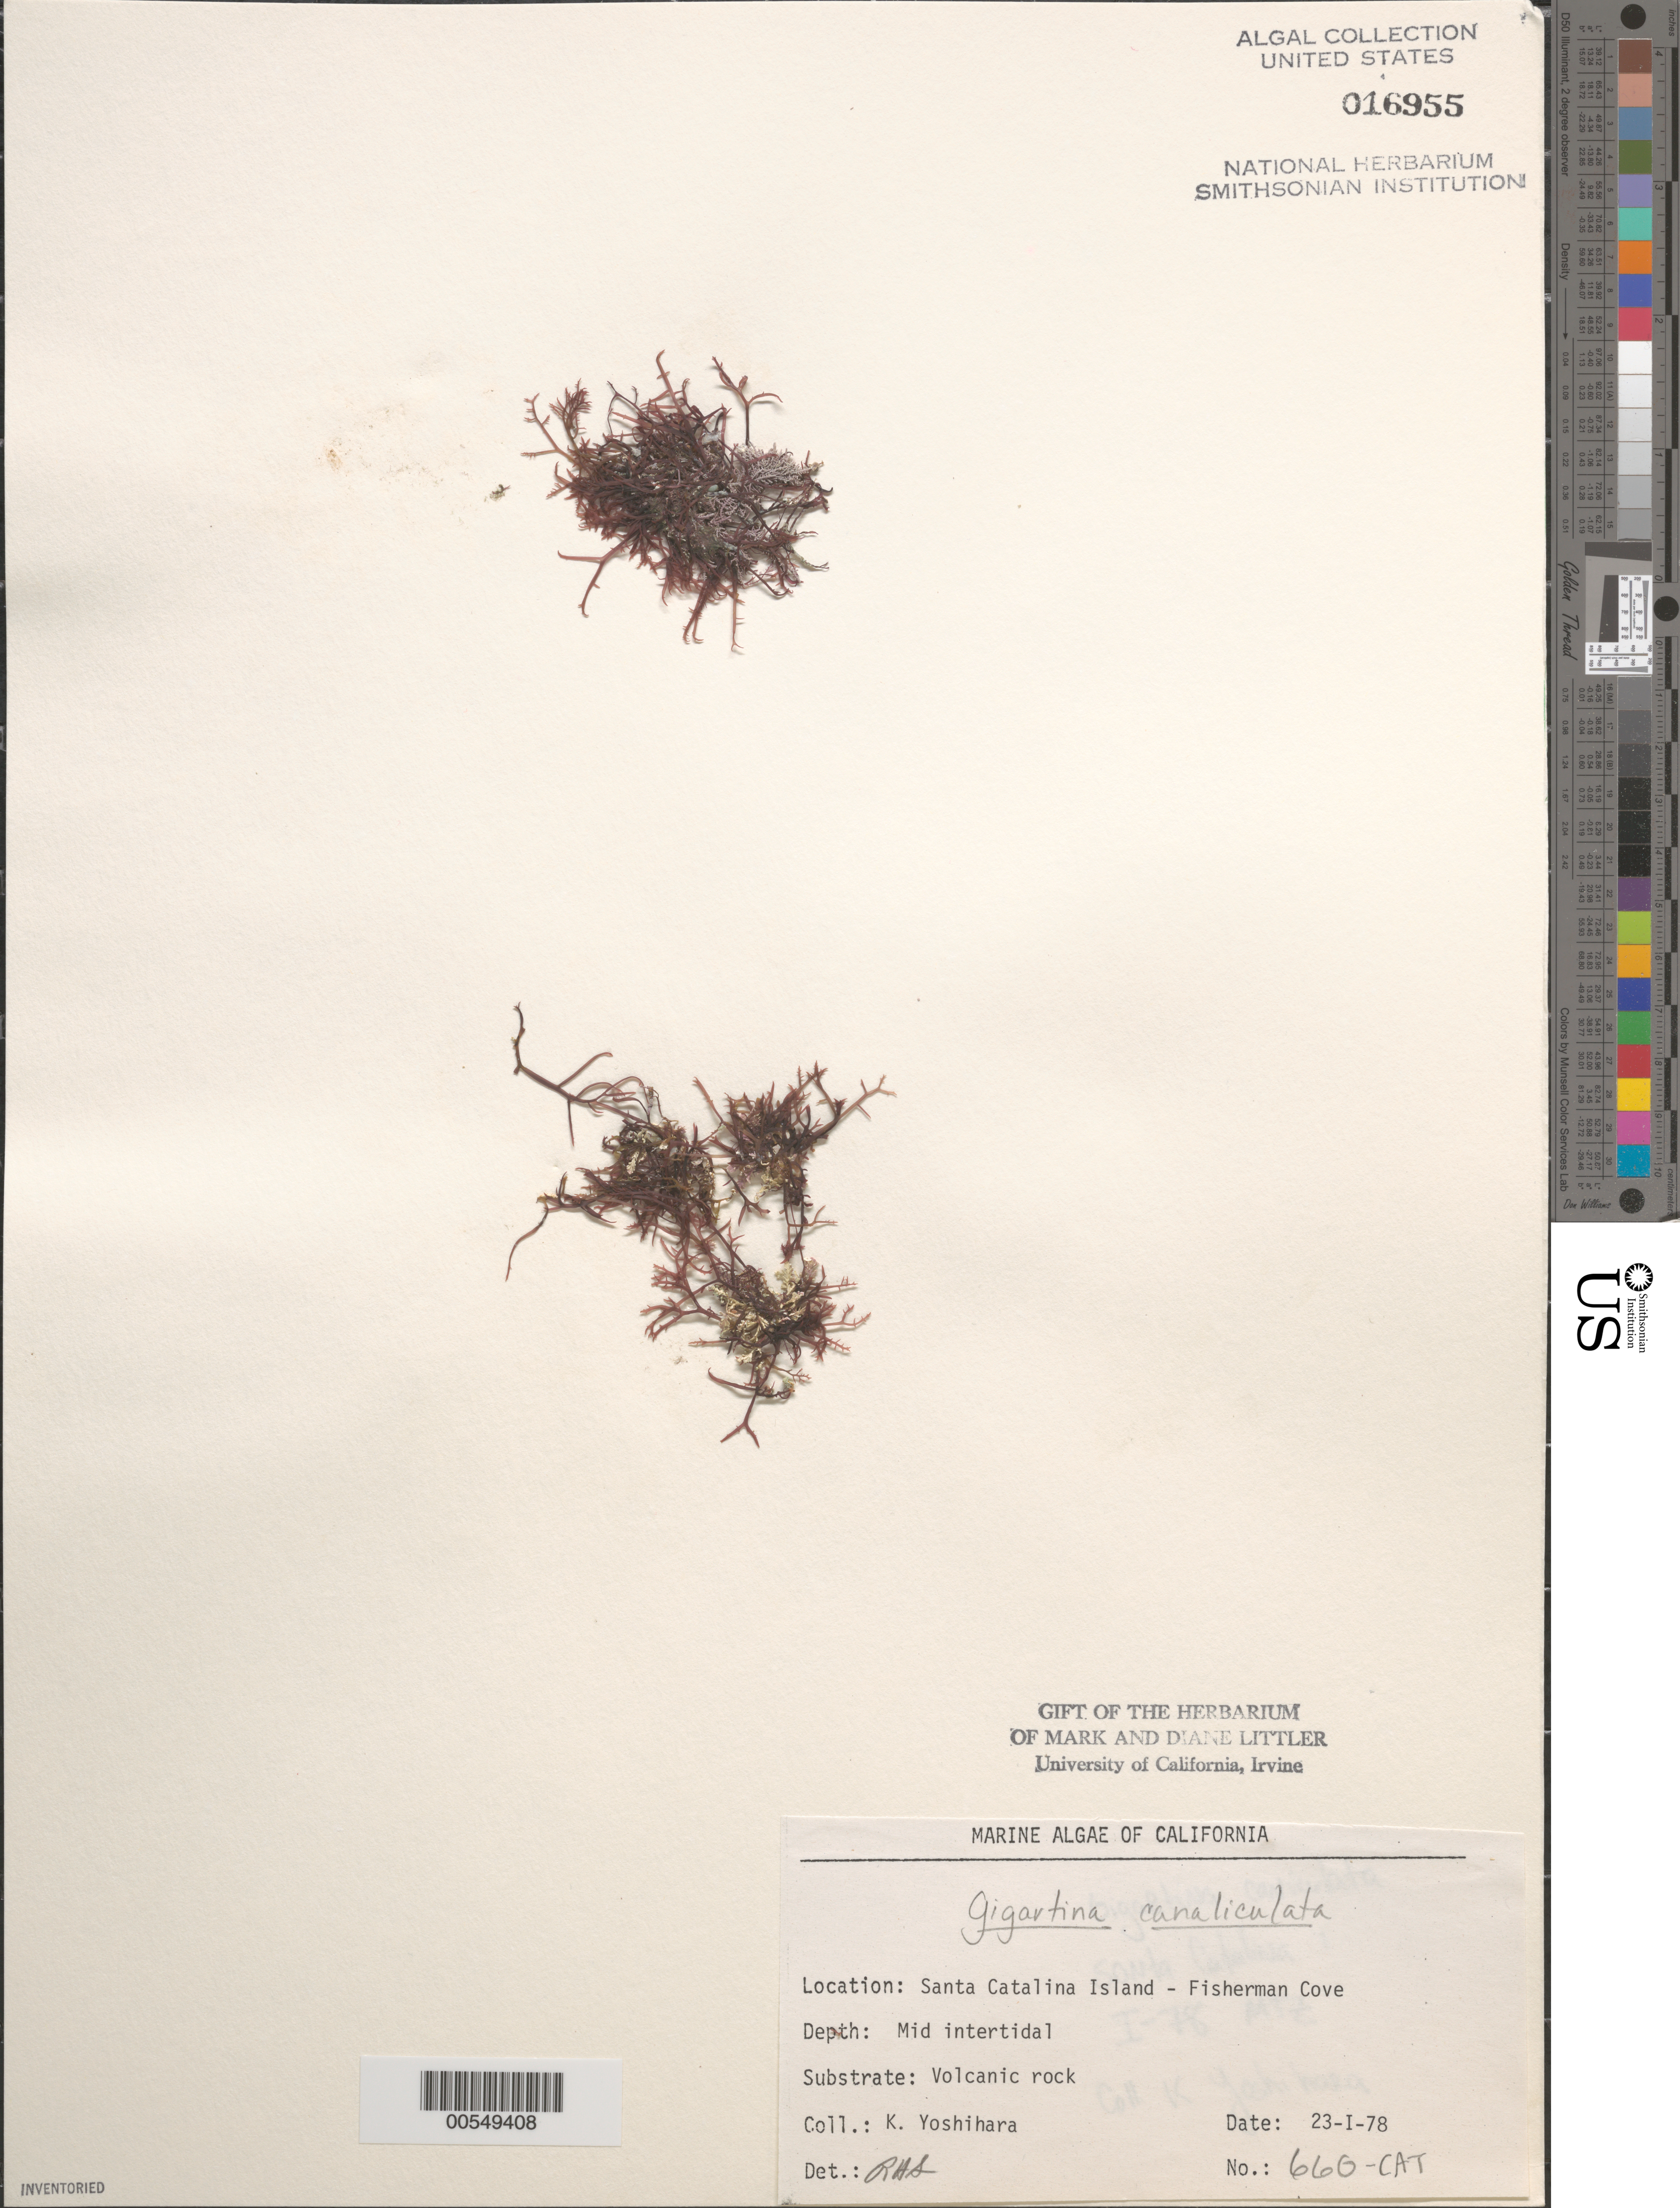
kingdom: Plantae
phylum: Rhodophyta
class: Florideophyceae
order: Gigartinales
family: Gigartinaceae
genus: Chondracanthus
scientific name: Chondracanthus canaliculatus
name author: (Harv.) Guiry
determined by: Algae name updating Project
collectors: K. Yoshihara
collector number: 660-cat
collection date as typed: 23 Jan 1978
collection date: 1978-01-23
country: United States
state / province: California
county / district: Los Angeles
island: Santa Catalina Island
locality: Fishermen Cove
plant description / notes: BLM-SOCALBIGHT Rocky Intertidal Survey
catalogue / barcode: US 16955